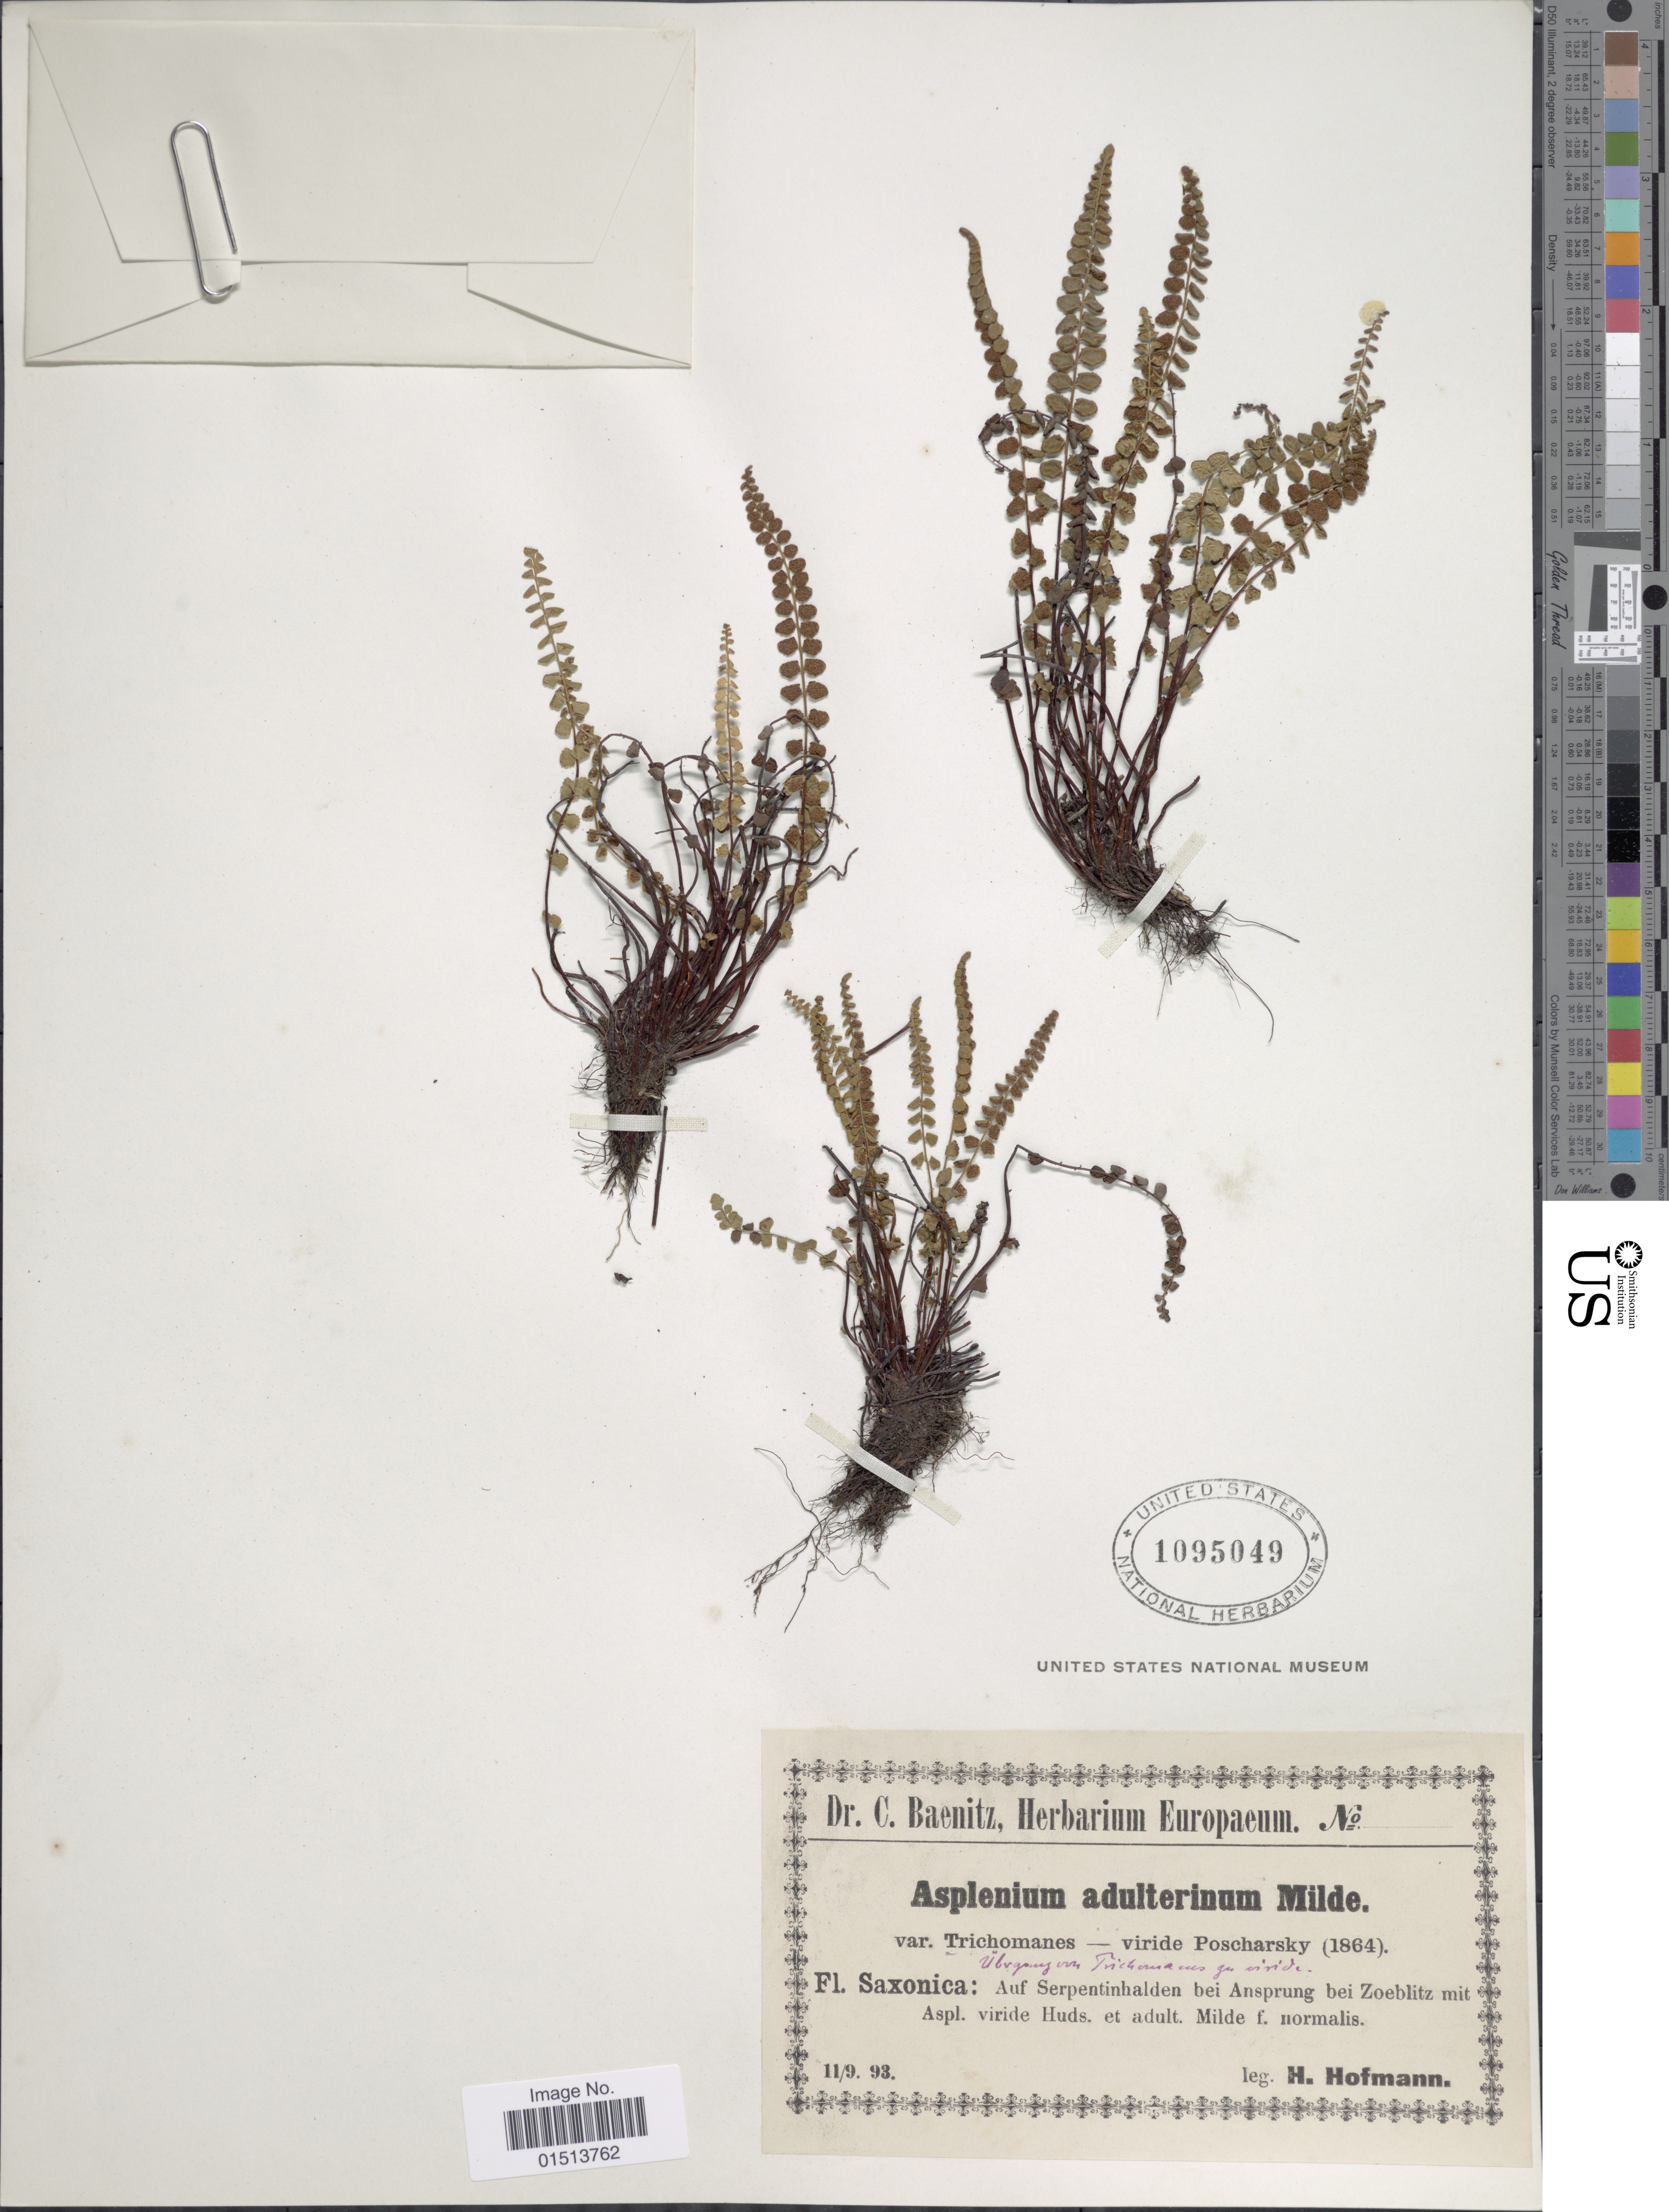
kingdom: Plantae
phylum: Tracheophyta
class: Polypodiopsida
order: Polypodiales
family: Aspleniaceae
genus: Asplenium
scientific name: Asplenium adulterinum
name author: Milde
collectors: H. Hofmann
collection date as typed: Transcribed d/m/y: 11/9/93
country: Germany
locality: Fl. Saxonica: auf Serpentinhalden bei Ansprung bei Zoeblitz mit Aspl. viride Huds. et adult. Milde f. normalis.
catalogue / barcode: US 1095049